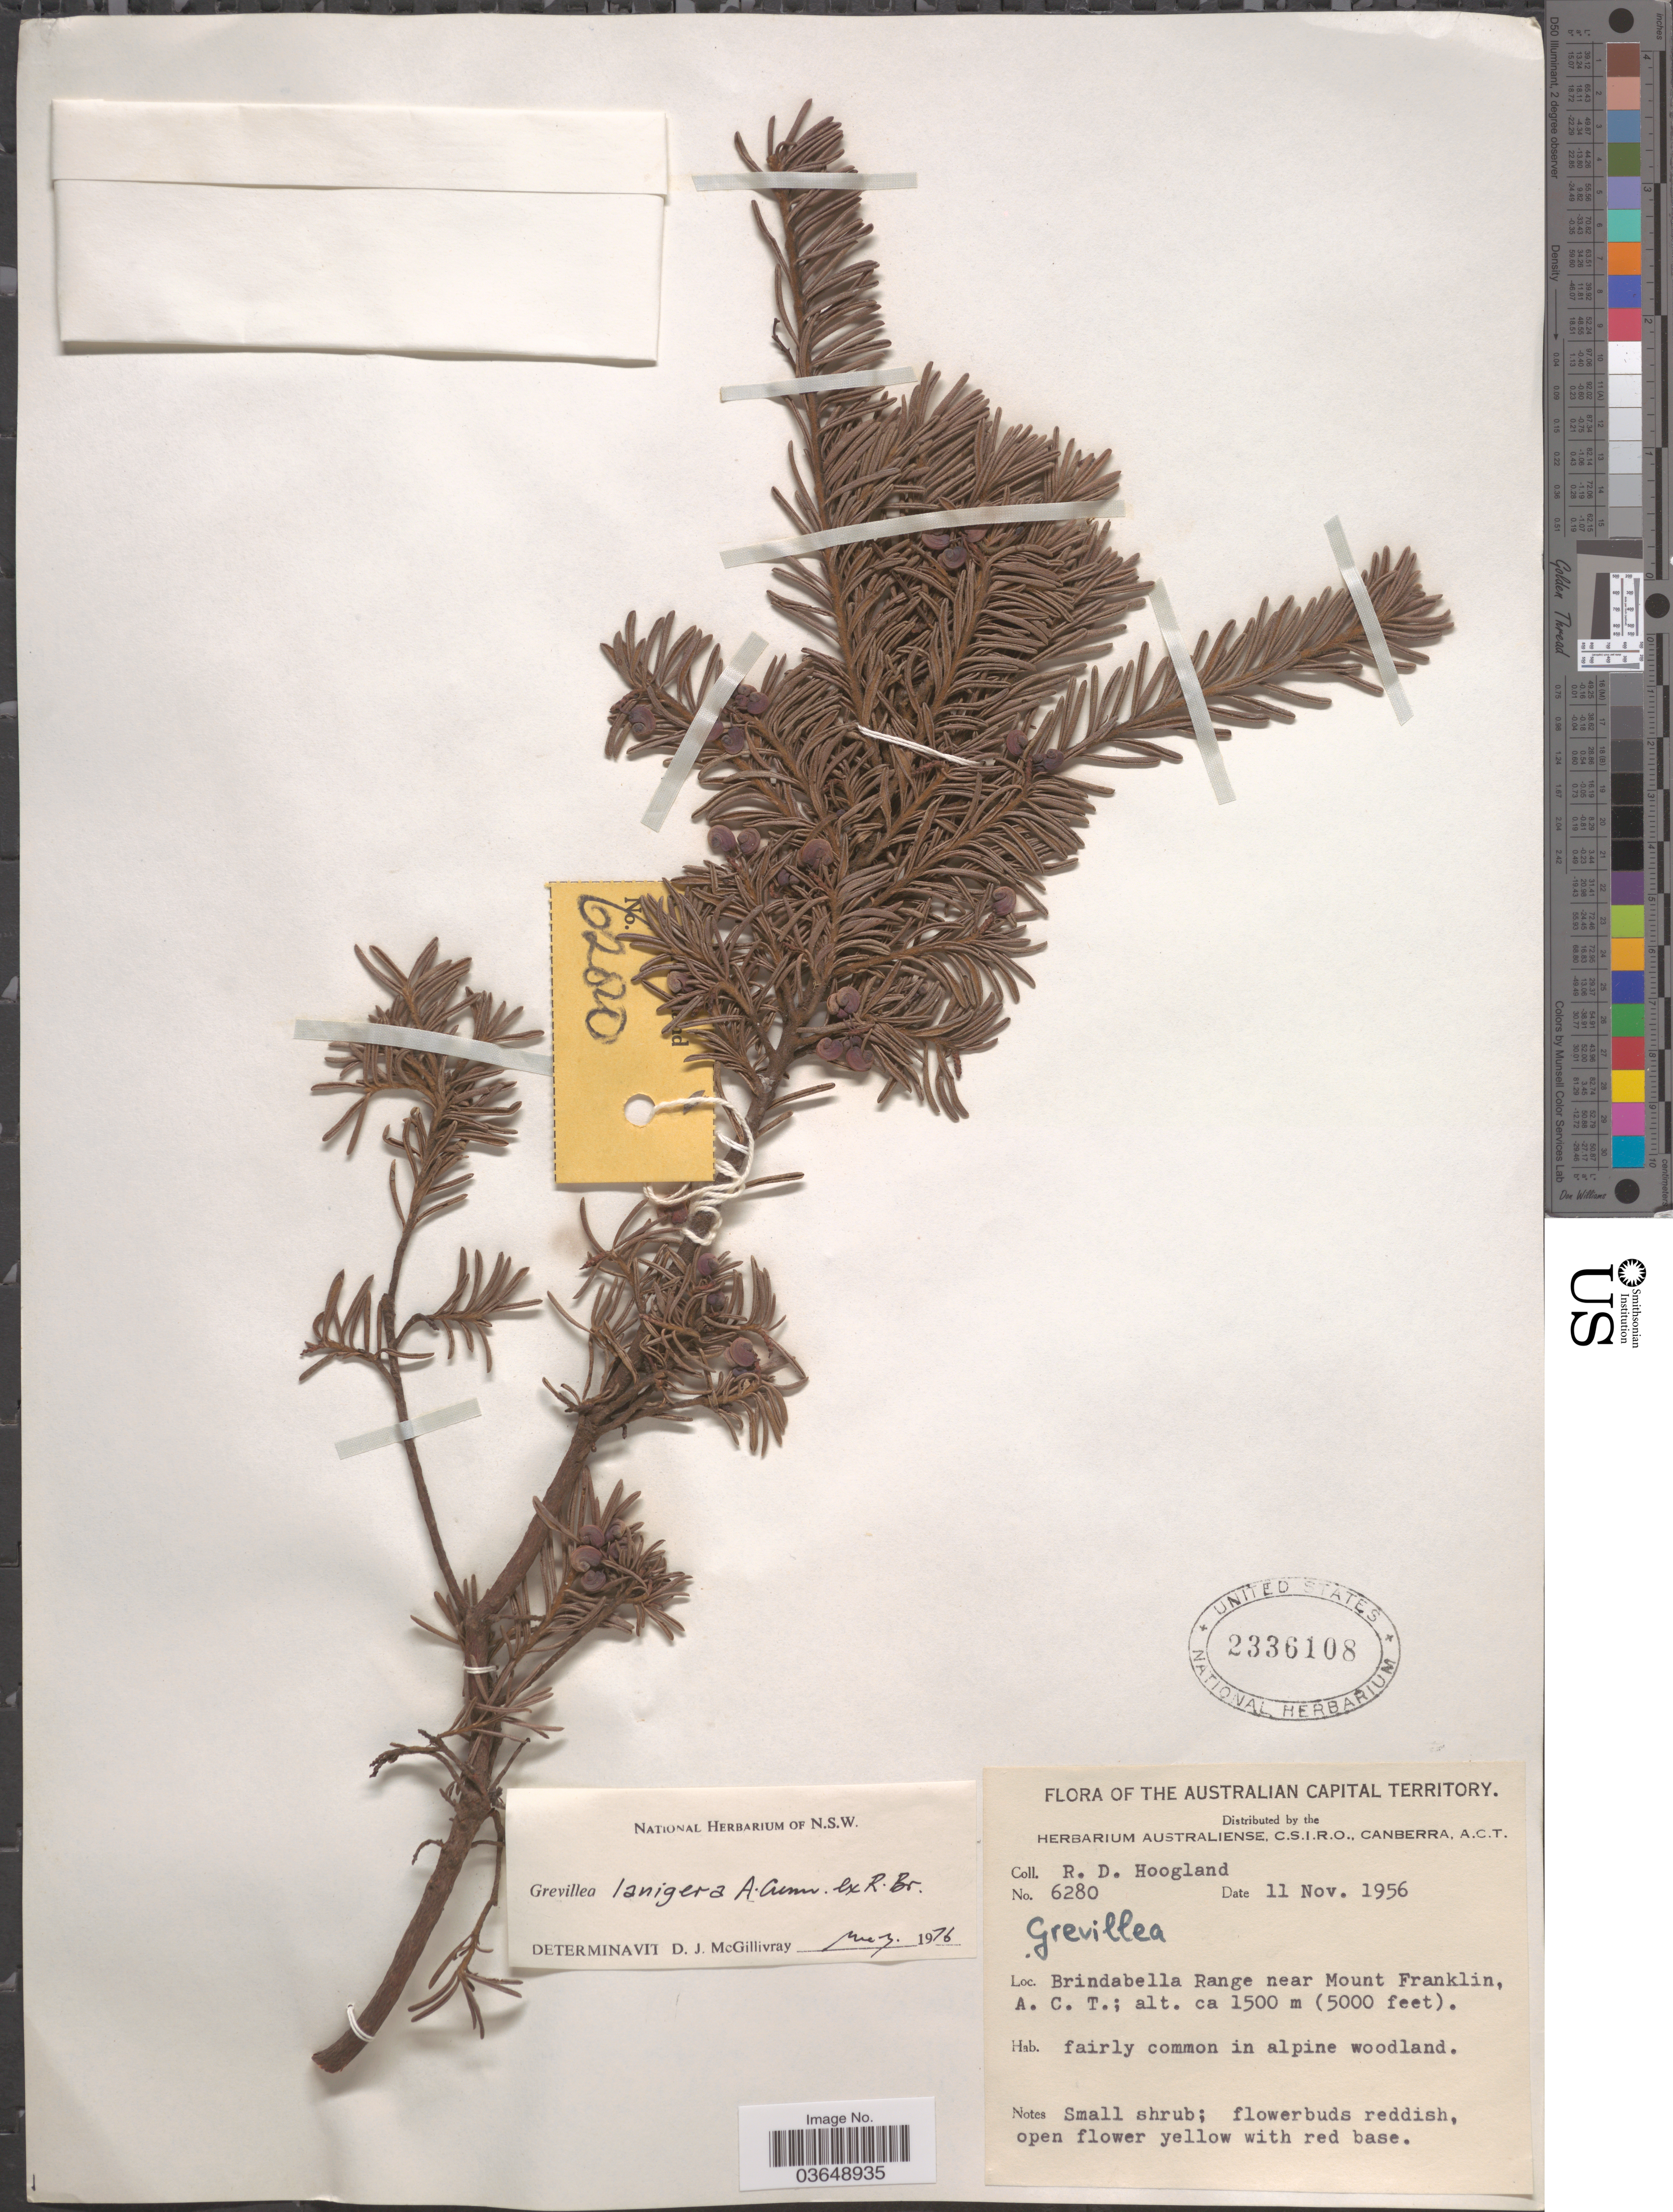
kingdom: Plantae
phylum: Tracheophyta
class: Magnoliopsida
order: Proteales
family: Proteaceae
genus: Grevillea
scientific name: Grevillea lanigera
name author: A. Cunn. ex R. Br.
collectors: R. D. Hoogland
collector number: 6280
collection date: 1956-11-11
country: Australia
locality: The Australian Capital Territory. Brindabella Range near Mount Franklin, A.C.T.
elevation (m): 1500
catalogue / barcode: US 2336108